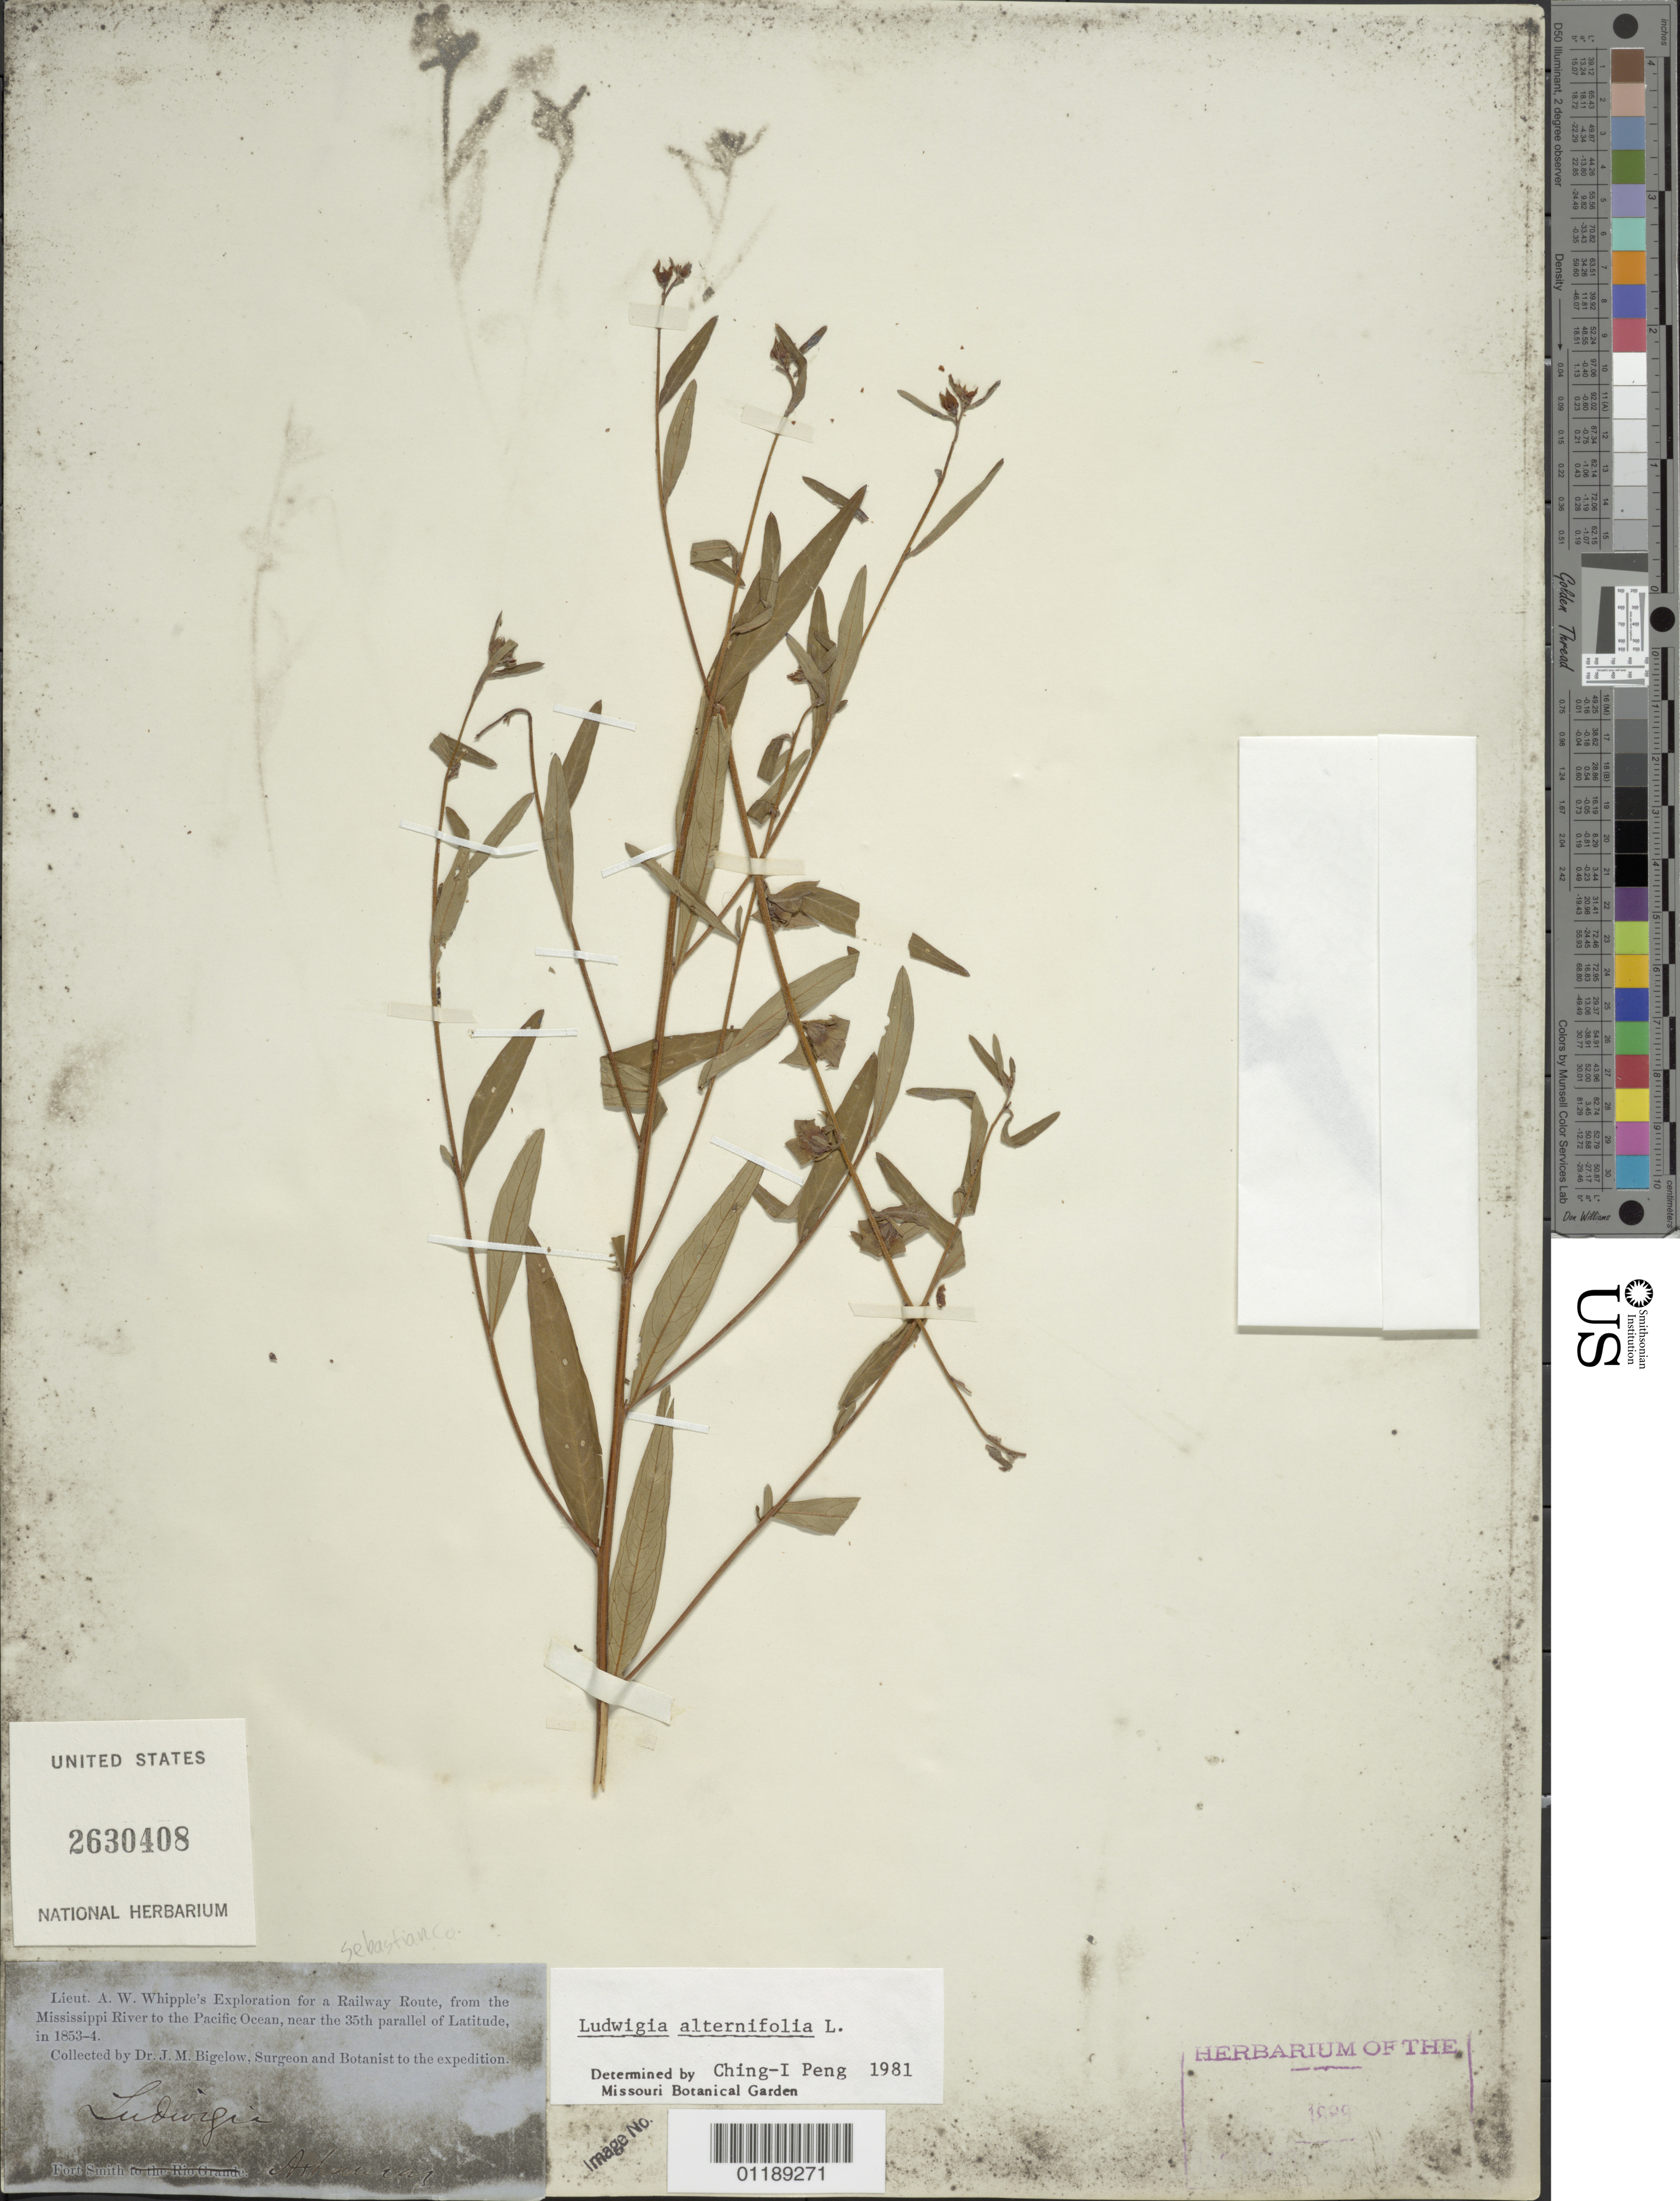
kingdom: Plantae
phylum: Tracheophyta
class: Magnoliopsida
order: Myrtales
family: Onagraceae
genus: Ludwigia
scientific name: Ludwigia alternifolia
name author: L.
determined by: Peng, Ching-I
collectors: J. M. Bigelow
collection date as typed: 1853 to -- --- 1854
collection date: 1853/1854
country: United States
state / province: Arkansas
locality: Fort Smith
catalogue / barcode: US 2630408